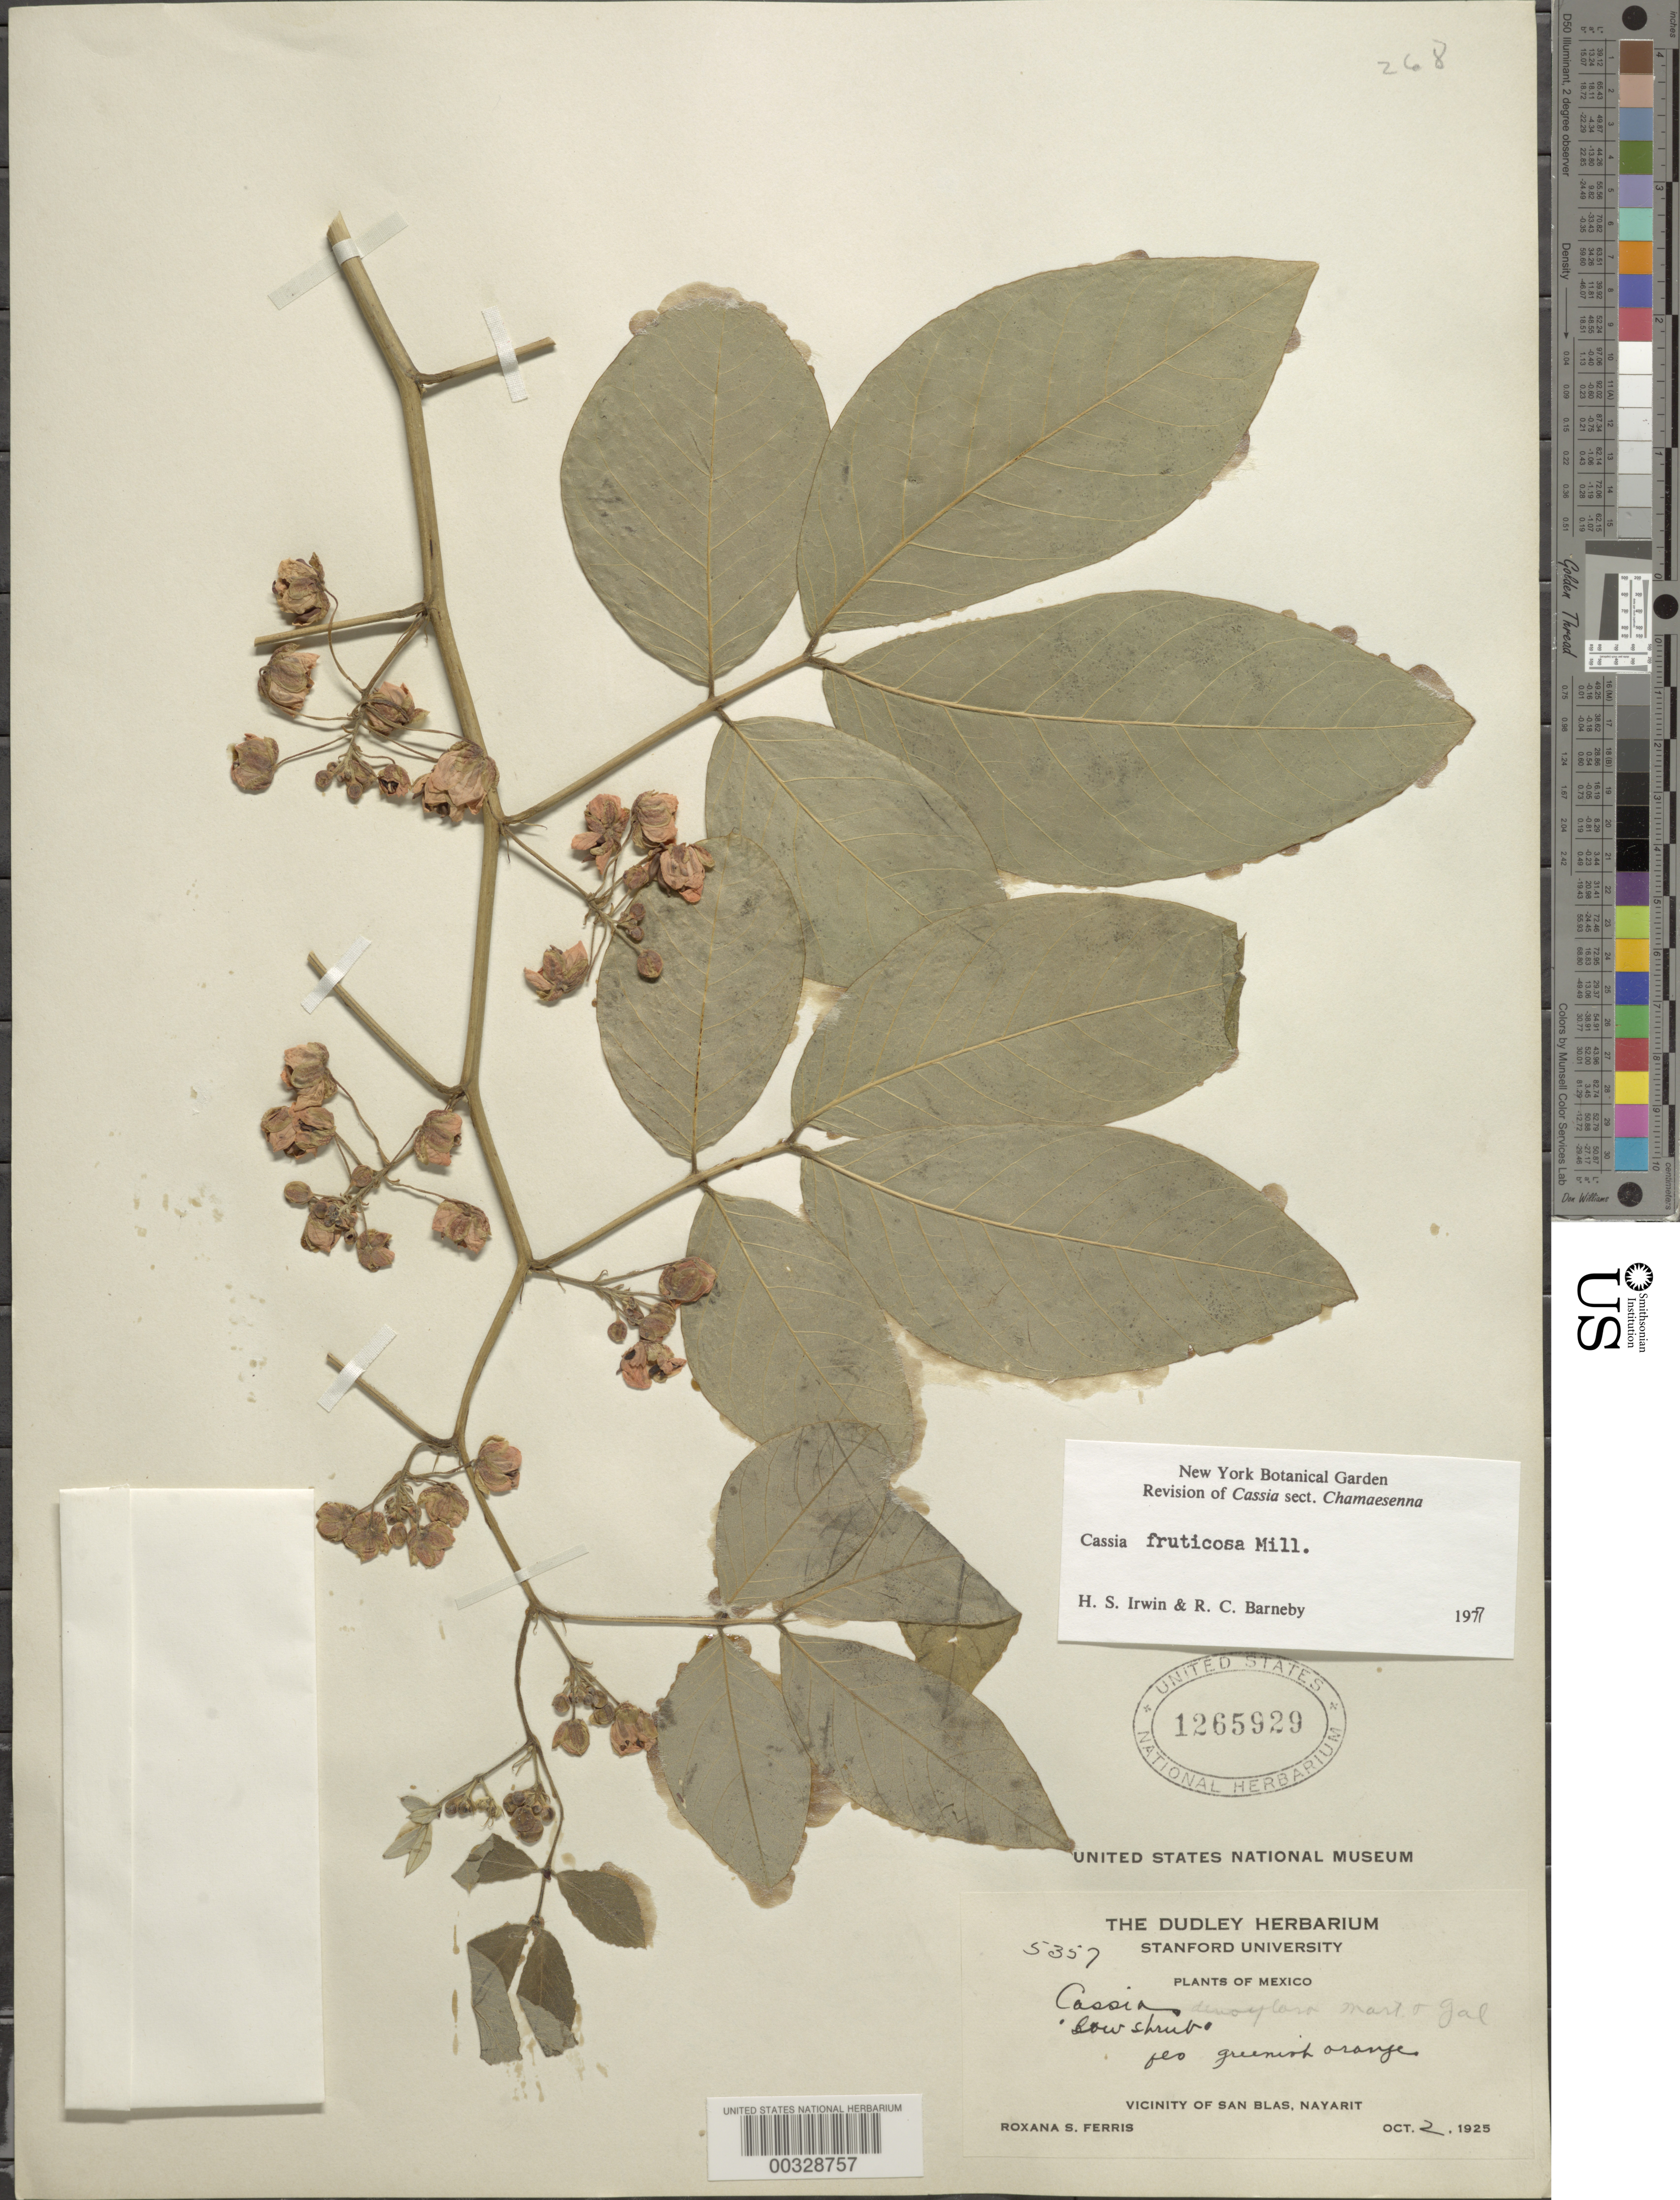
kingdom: Plantae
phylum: Tracheophyta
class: Magnoliopsida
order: Fabales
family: Fabaceae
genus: Senna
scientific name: Senna fruticosa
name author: (Benth.) H.S. Irwin & Barneby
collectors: R. S. Ferris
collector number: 5357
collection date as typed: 02 Oct 1925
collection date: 1925-10-02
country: Mexico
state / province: Nayarit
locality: Vicinity of San Blas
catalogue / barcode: US 1265929